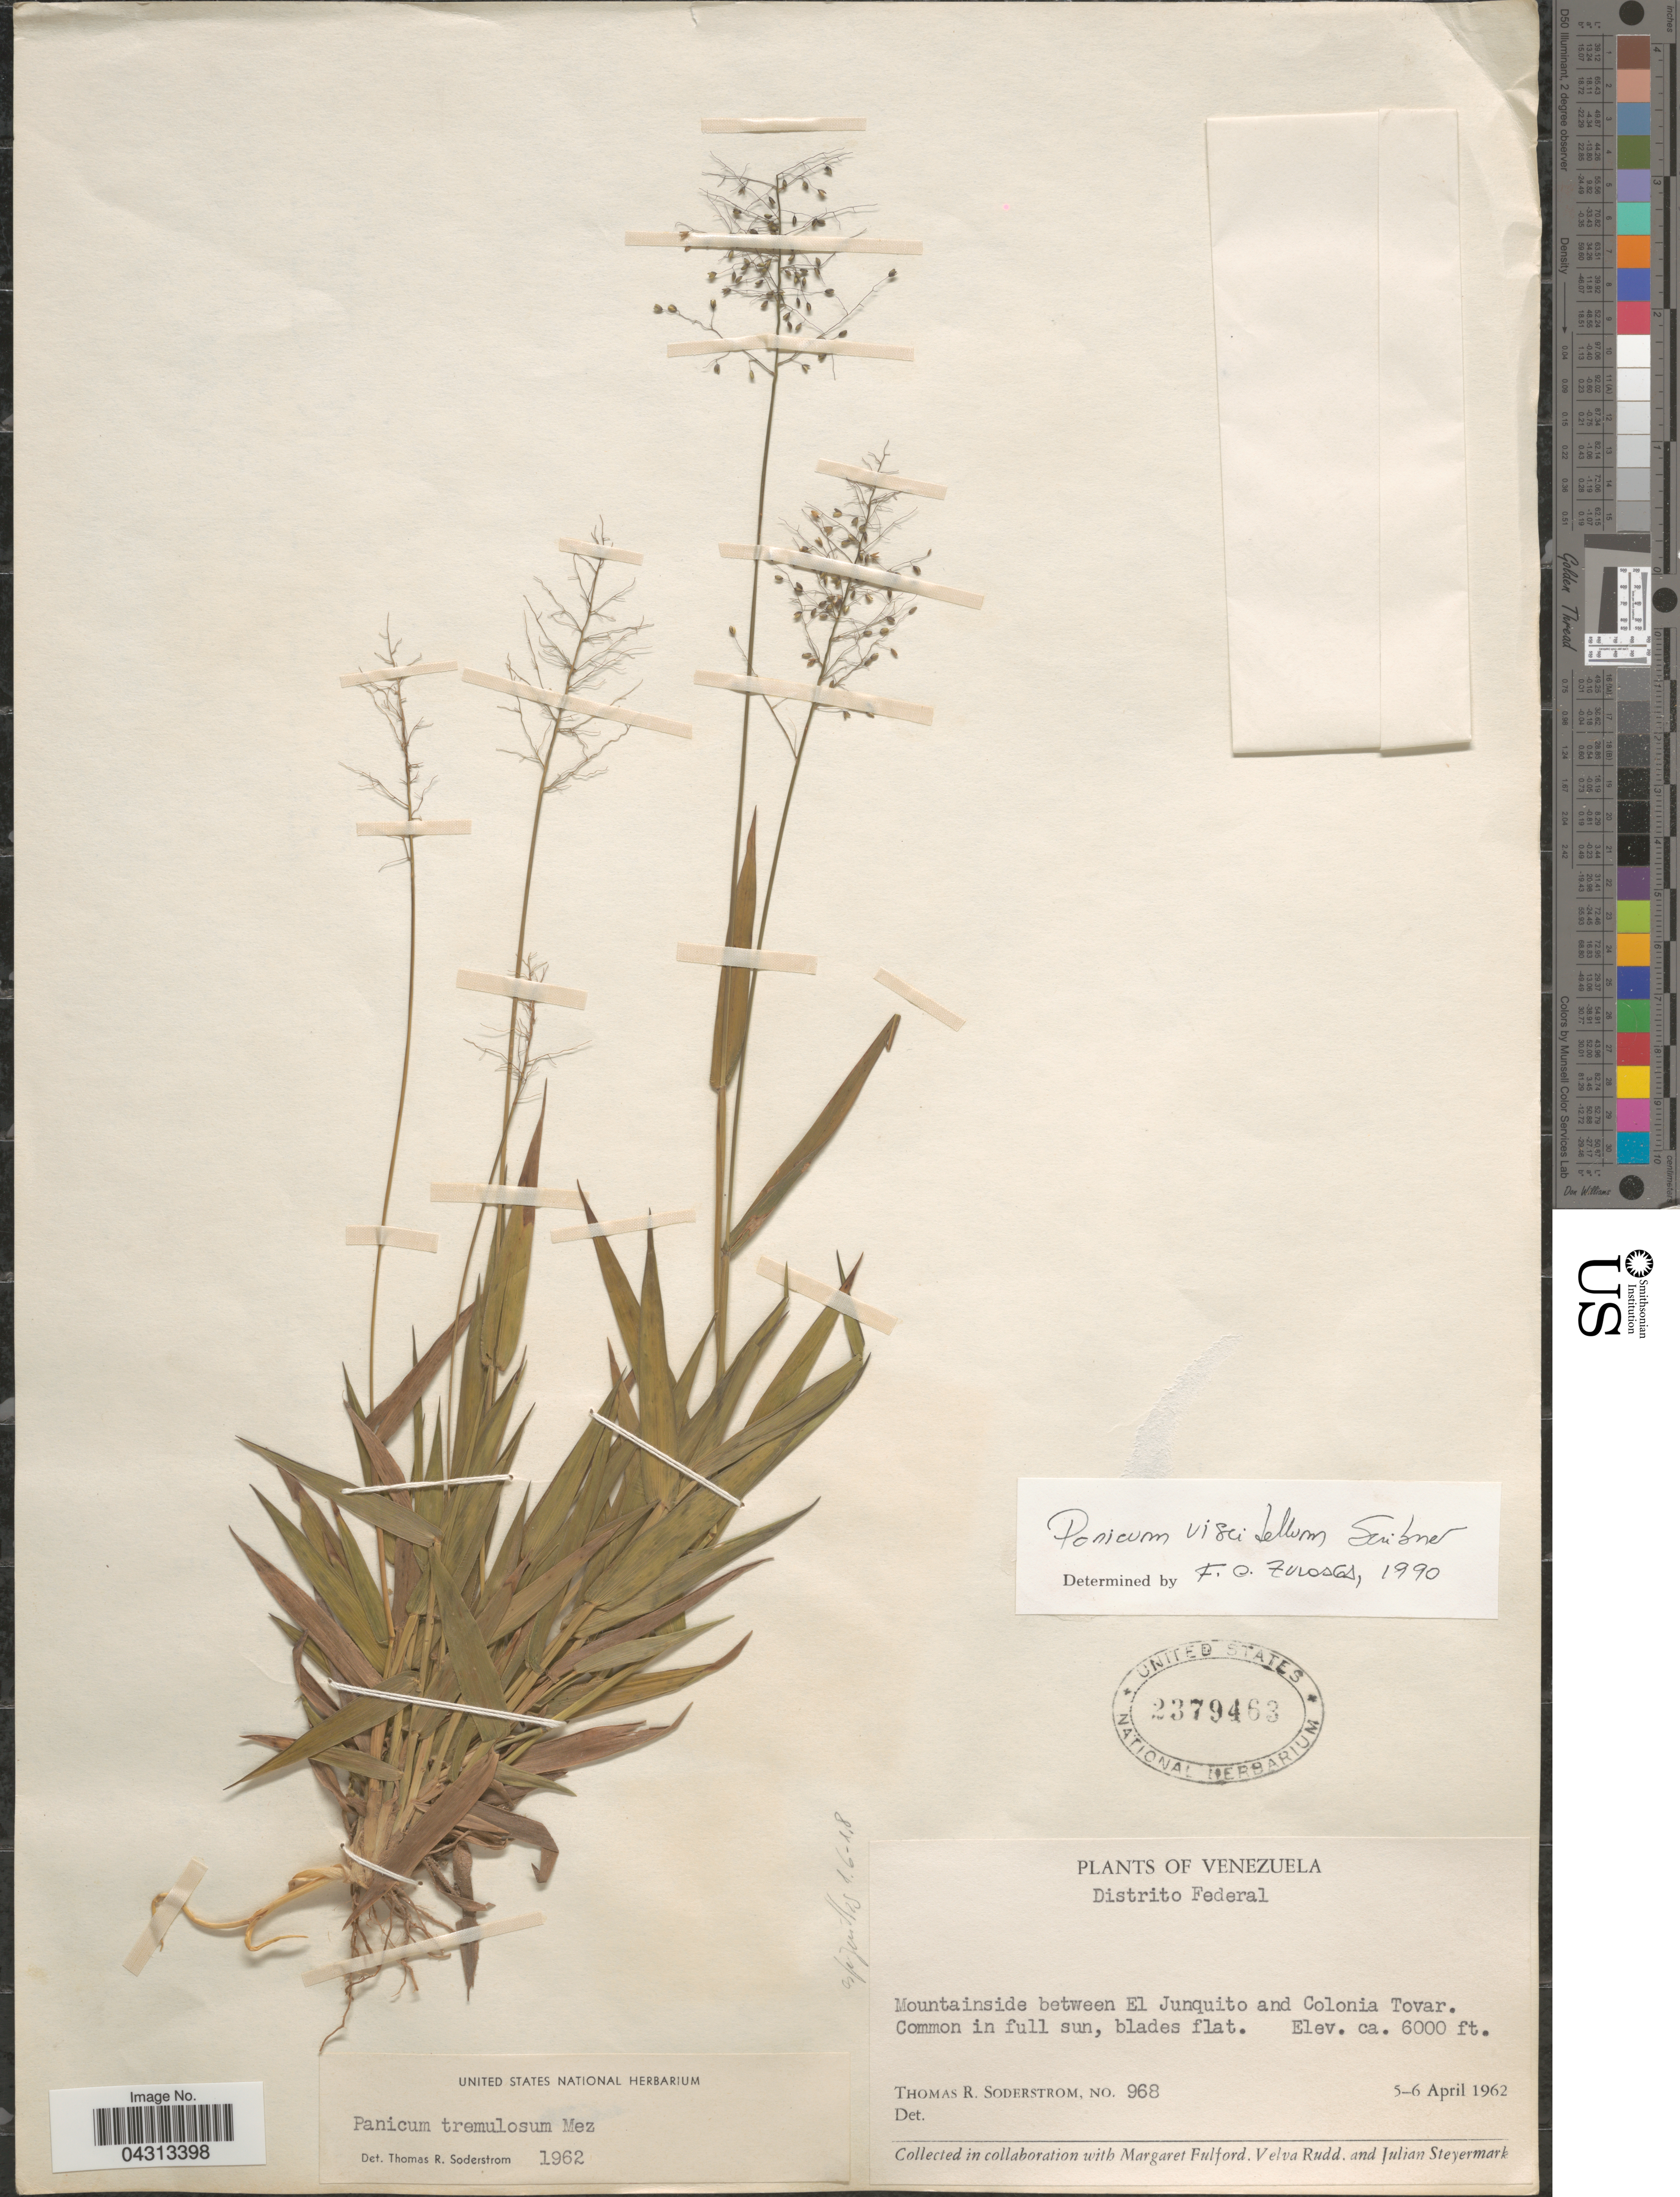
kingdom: Plantae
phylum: Tracheophyta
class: Liliopsida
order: Poales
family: Poaceae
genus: Dichanthelium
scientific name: Dichanthelium viscidellum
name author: (Scribn.) Gould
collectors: T. R. Soderstrom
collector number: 968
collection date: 1962-04-05/1962-04-06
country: Venezuela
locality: Distrito Federal. Mountainside between El Junquito and Colonia Tovar.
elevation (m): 1829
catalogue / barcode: US 2379463